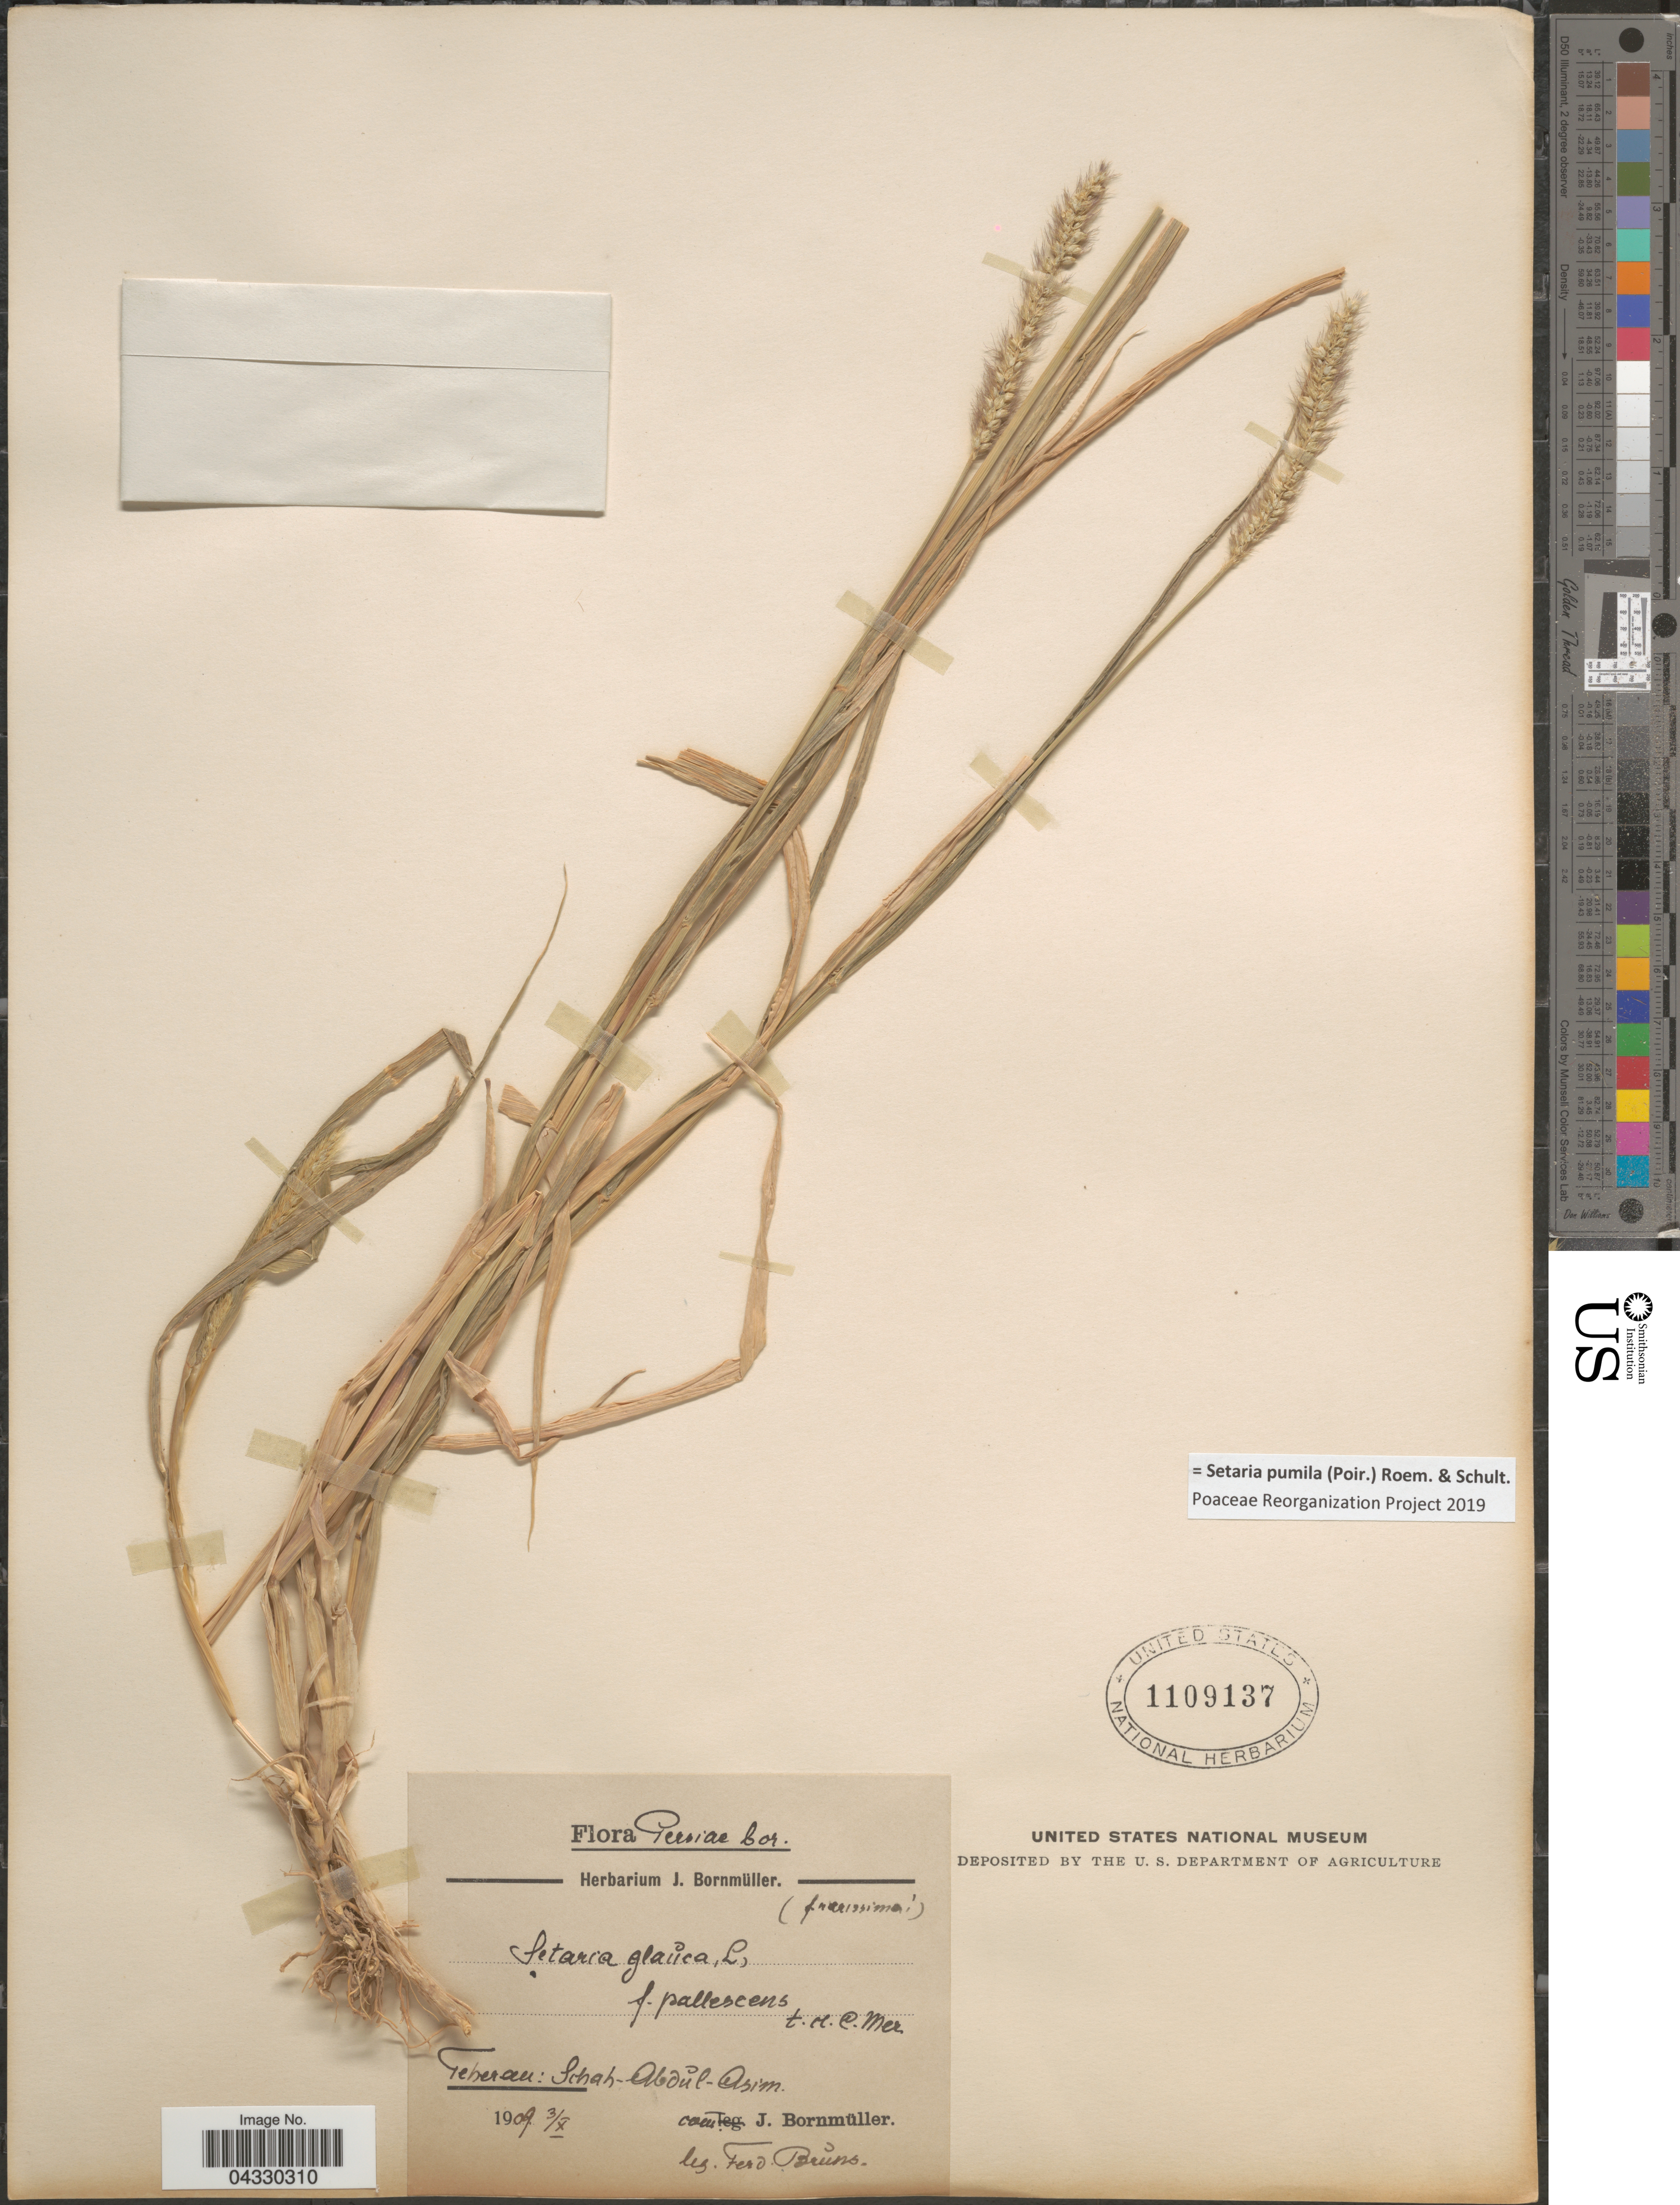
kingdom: Plantae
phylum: Tracheophyta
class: Liliopsida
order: Poales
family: Poaceae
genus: Setaria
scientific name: Setaria pumila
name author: (Poir.) Roem. & Schult.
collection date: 1909-10-03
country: Iran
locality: Persiae bor. Teheran: Schah-Abdul-Asim.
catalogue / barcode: US 1109137